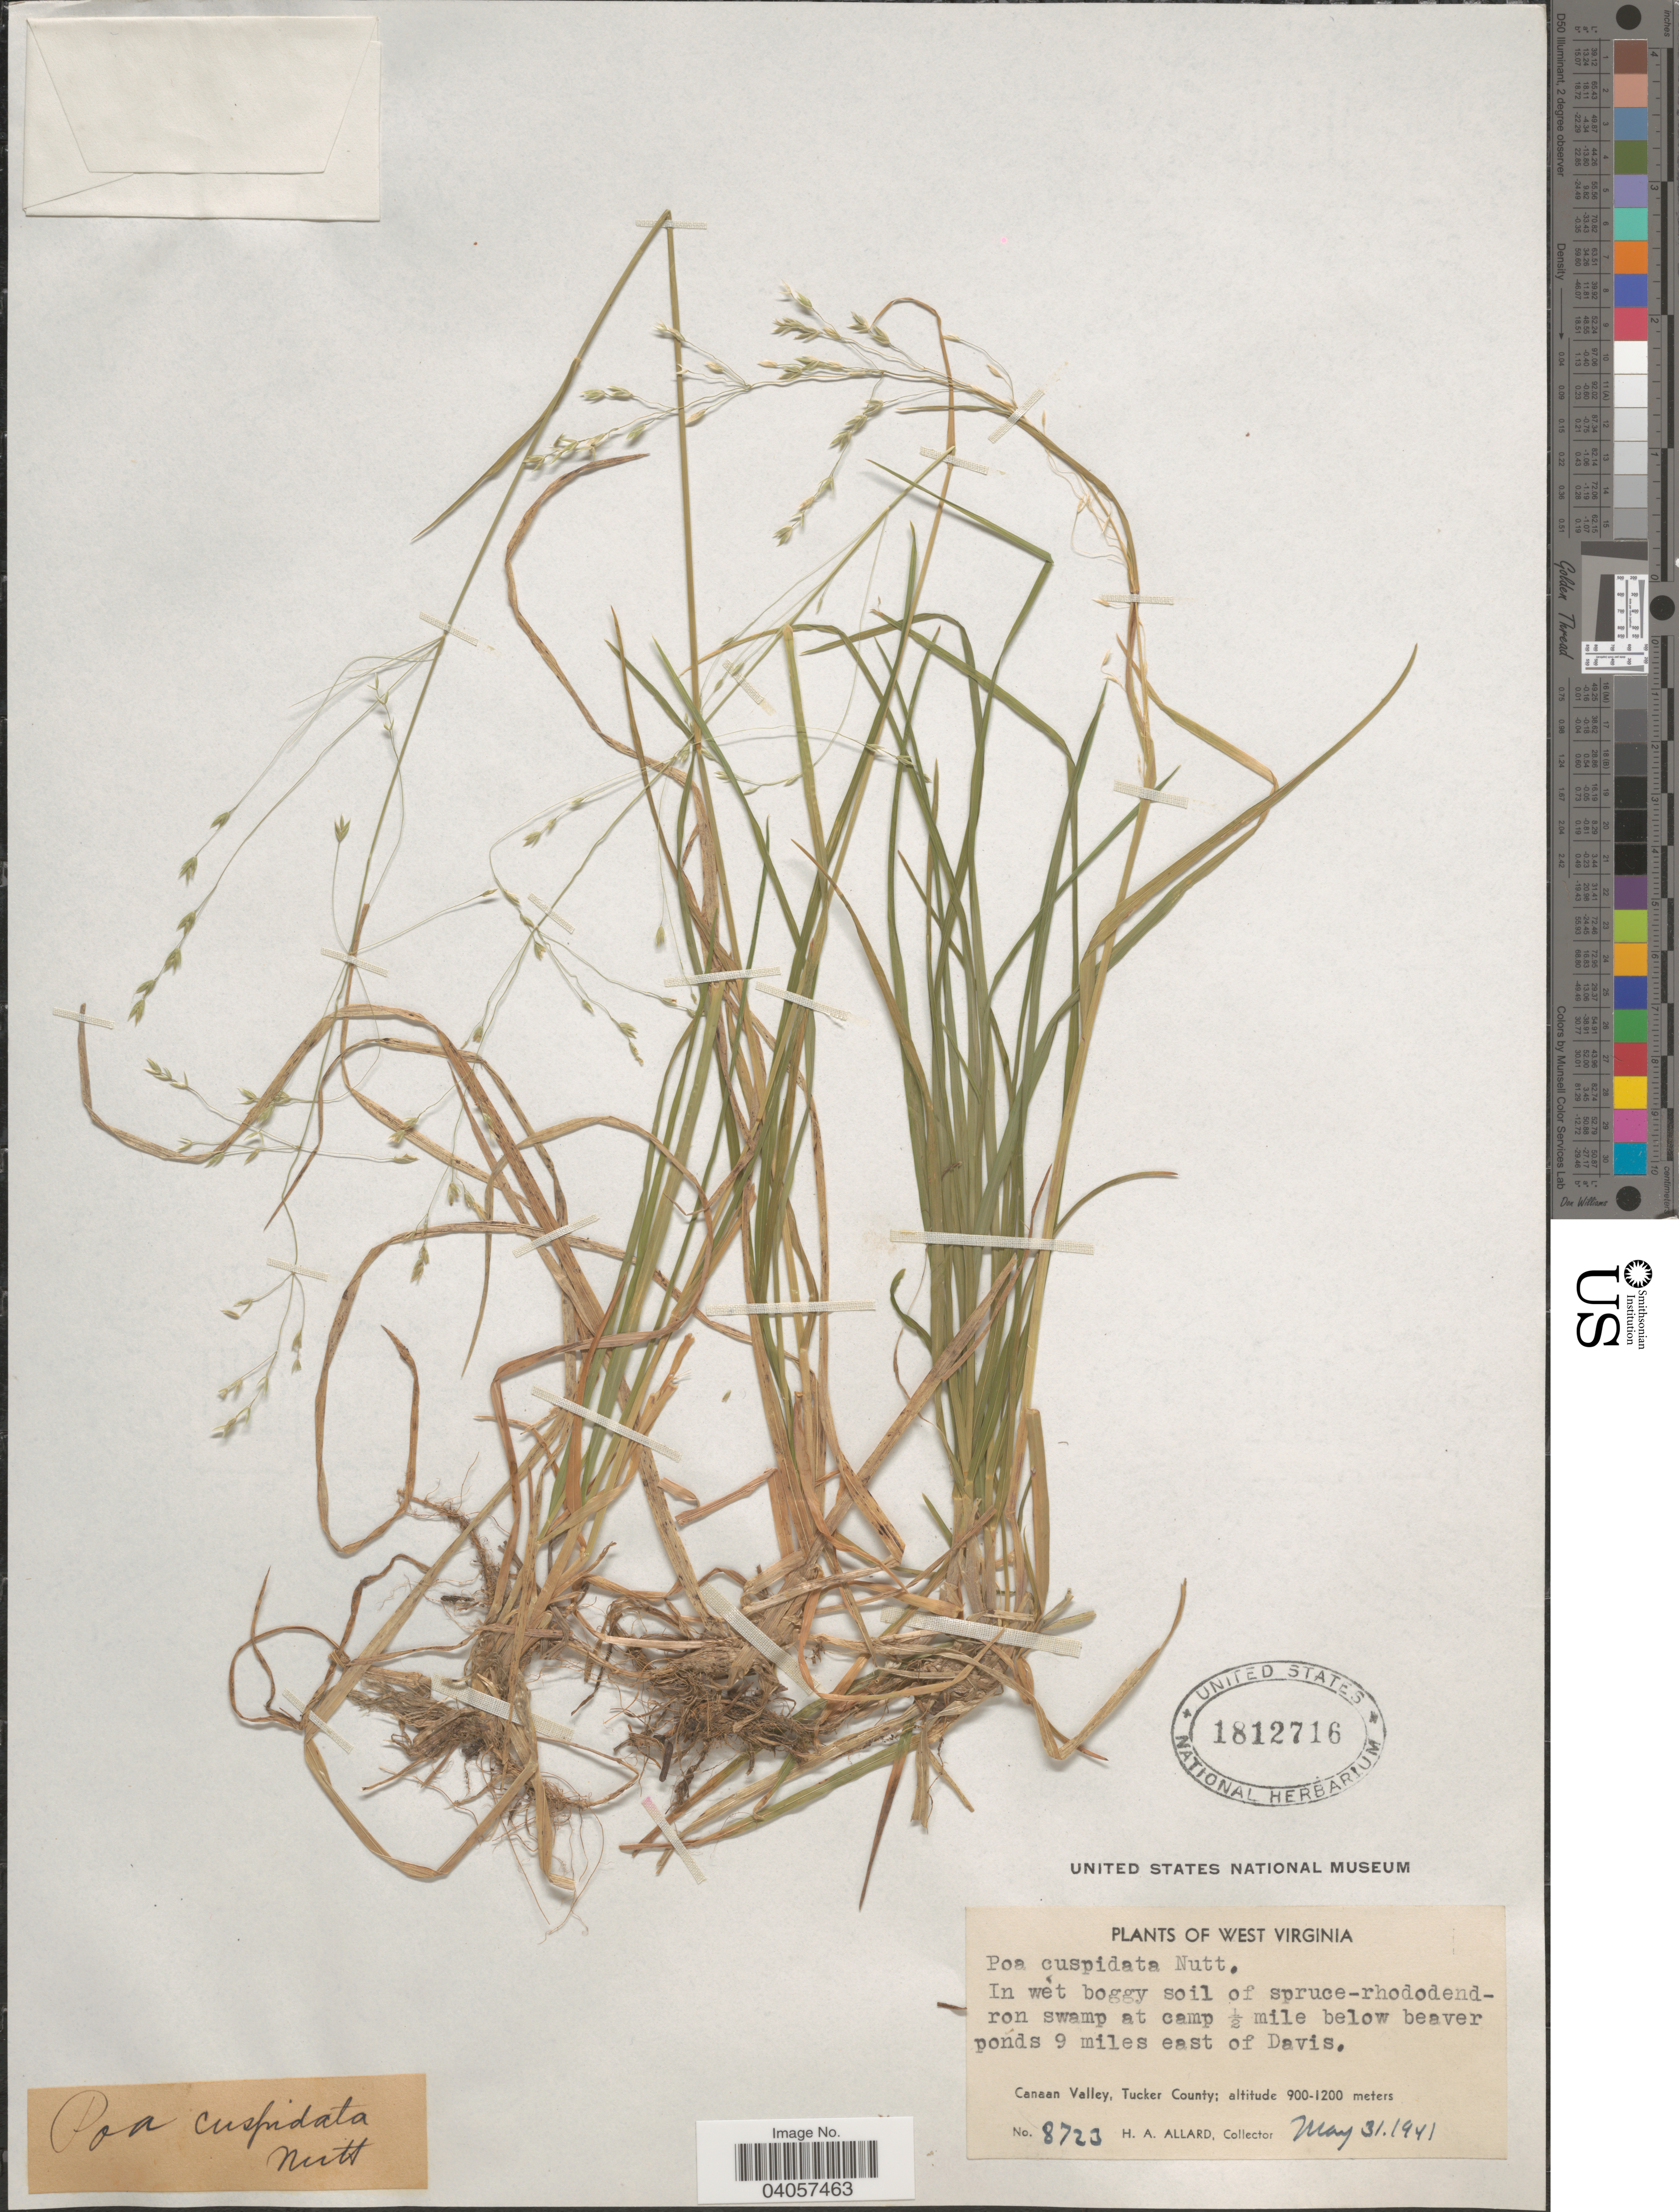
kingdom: Plantae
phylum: Tracheophyta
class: Liliopsida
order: Poales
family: Poaceae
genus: Poa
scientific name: Poa cuspidata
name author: Nutt.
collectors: H. A. Allard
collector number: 8723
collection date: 1941-05-31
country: United States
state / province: West Virginia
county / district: Tucker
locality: At camp ½ mile below beaver ponds 9 miles east of Davis. Canaan Valley, Tucker County.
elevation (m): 900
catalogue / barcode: US 1812716